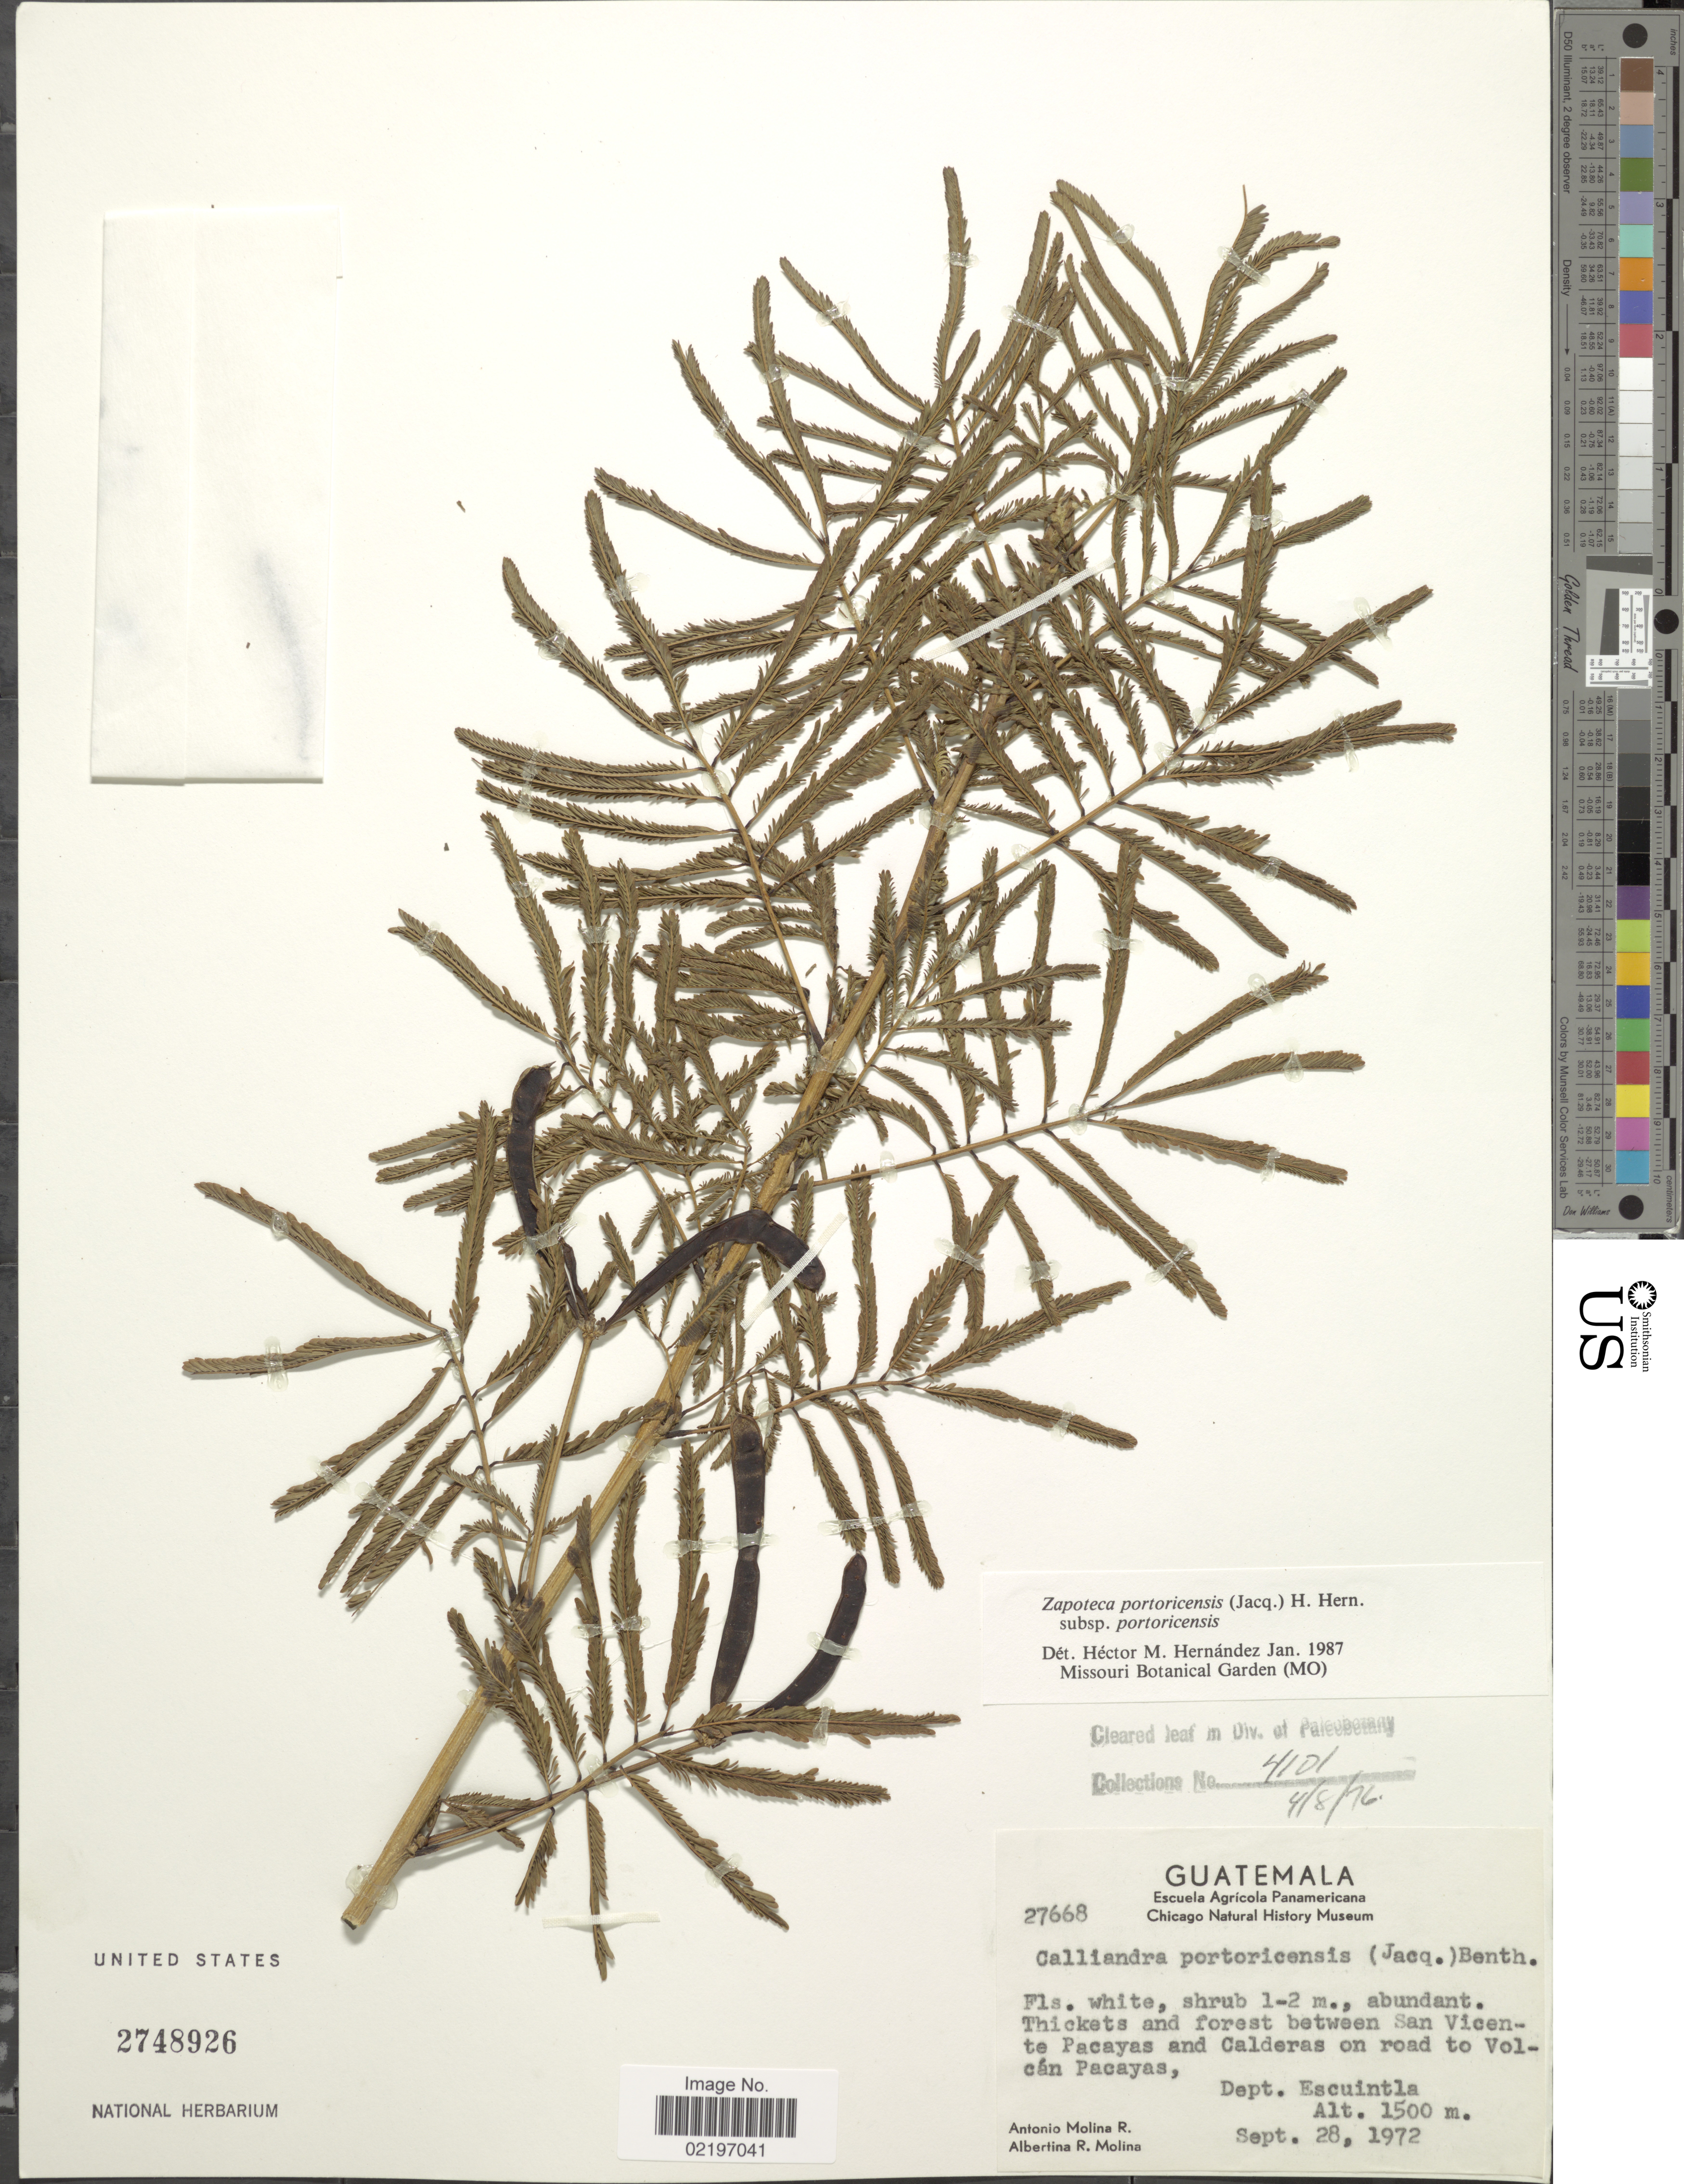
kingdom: Plantae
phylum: Tracheophyta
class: Magnoliopsida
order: Fabales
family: Fabaceae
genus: Zapoteca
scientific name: Zapoteca portoricensis subsp. portoricensis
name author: (Jacq.) H.M. Hern.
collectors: A. Molina R. & A. R. Molina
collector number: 27668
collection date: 1972-09-28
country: Guatemala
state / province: Escuintla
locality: Between San Vicente Pacayas and Calderas on road to Volcan Pacayas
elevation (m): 1500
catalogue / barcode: US 2748926